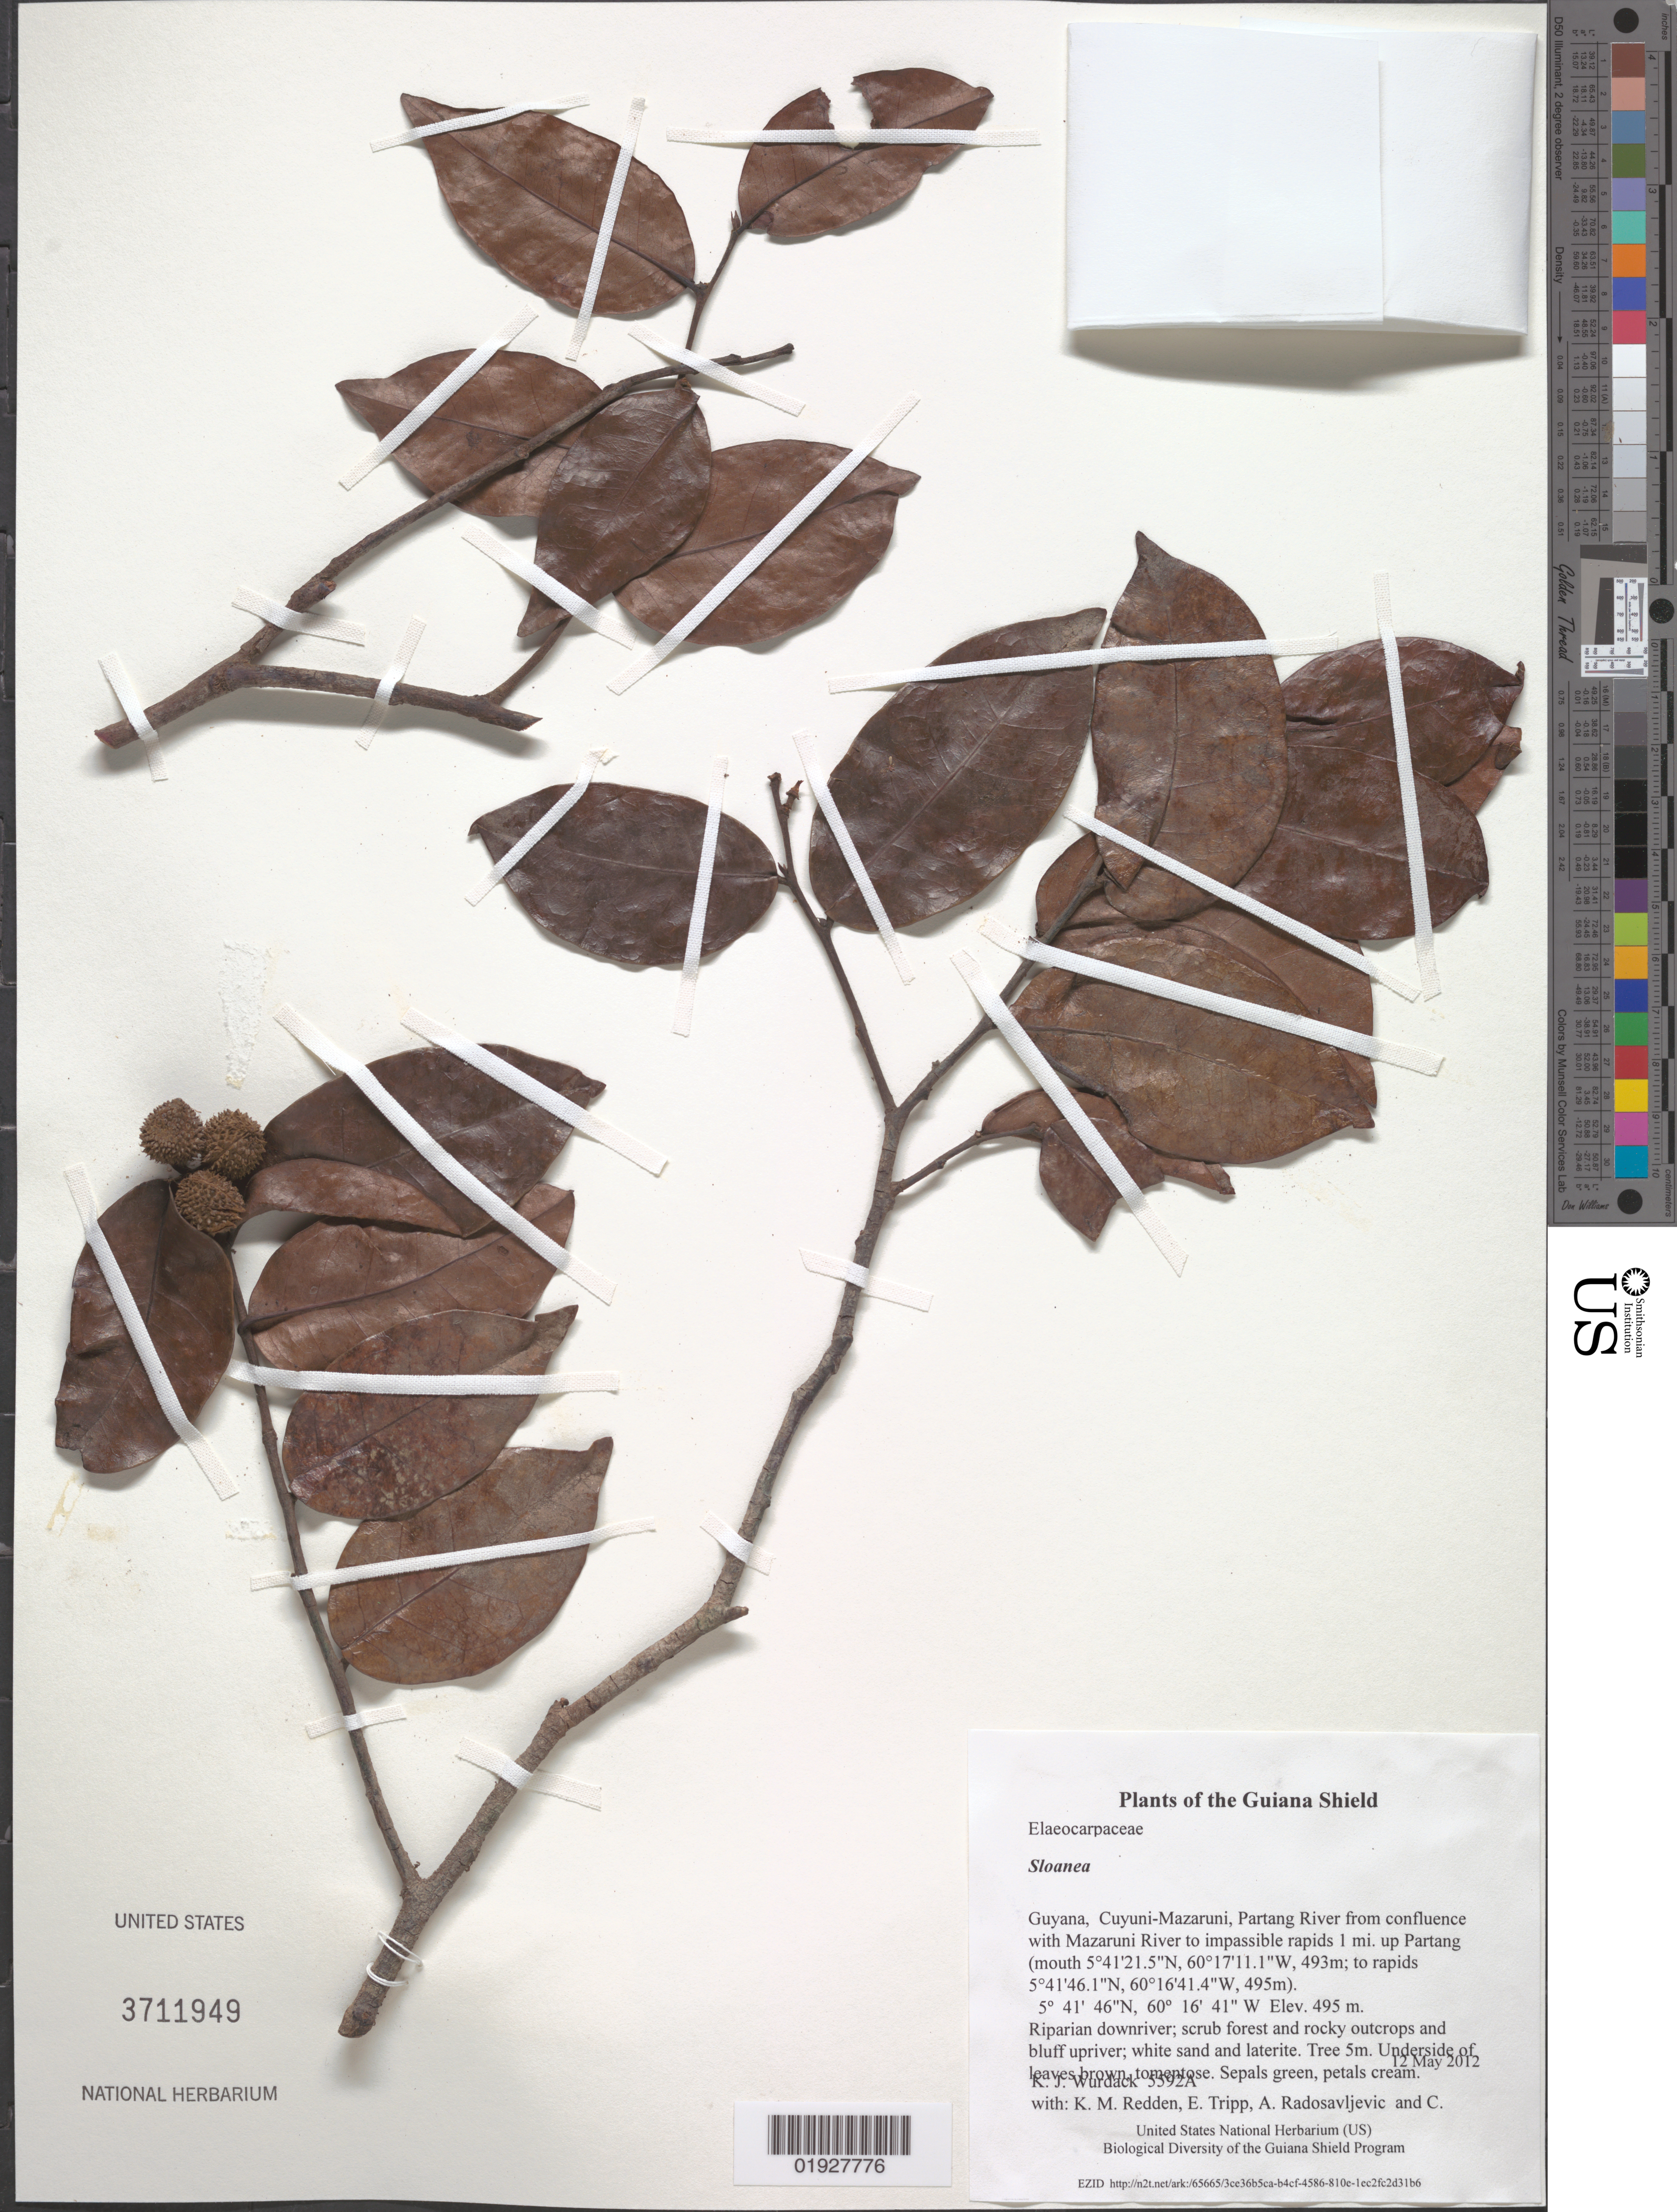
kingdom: Plantae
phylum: Tracheophyta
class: Magnoliopsida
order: Oxalidales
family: Elaeocarpaceae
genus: Sloanea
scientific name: Sloanea sp.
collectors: K. Wurdack, K. M. Redden, E. Tripp, A. Radosavljevic & C. Jacobis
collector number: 5592 A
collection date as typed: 12 May 2012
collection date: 2012-05-12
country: Guyana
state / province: Cuyuni-Mazaruni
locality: Partang River from confluence with Mazaruni River to impassible rapids 1 mi. up Partang (mouth 5°41'21.5"N, 60°17'11.1"W, 493m; to rapids 5°41'46.1"N, 60°16'41.4"W, 495m)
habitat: Riparian downriver; scrub forest and rocky outcrops and bluff upriver; white sand and laterite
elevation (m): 495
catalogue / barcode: US 3711949